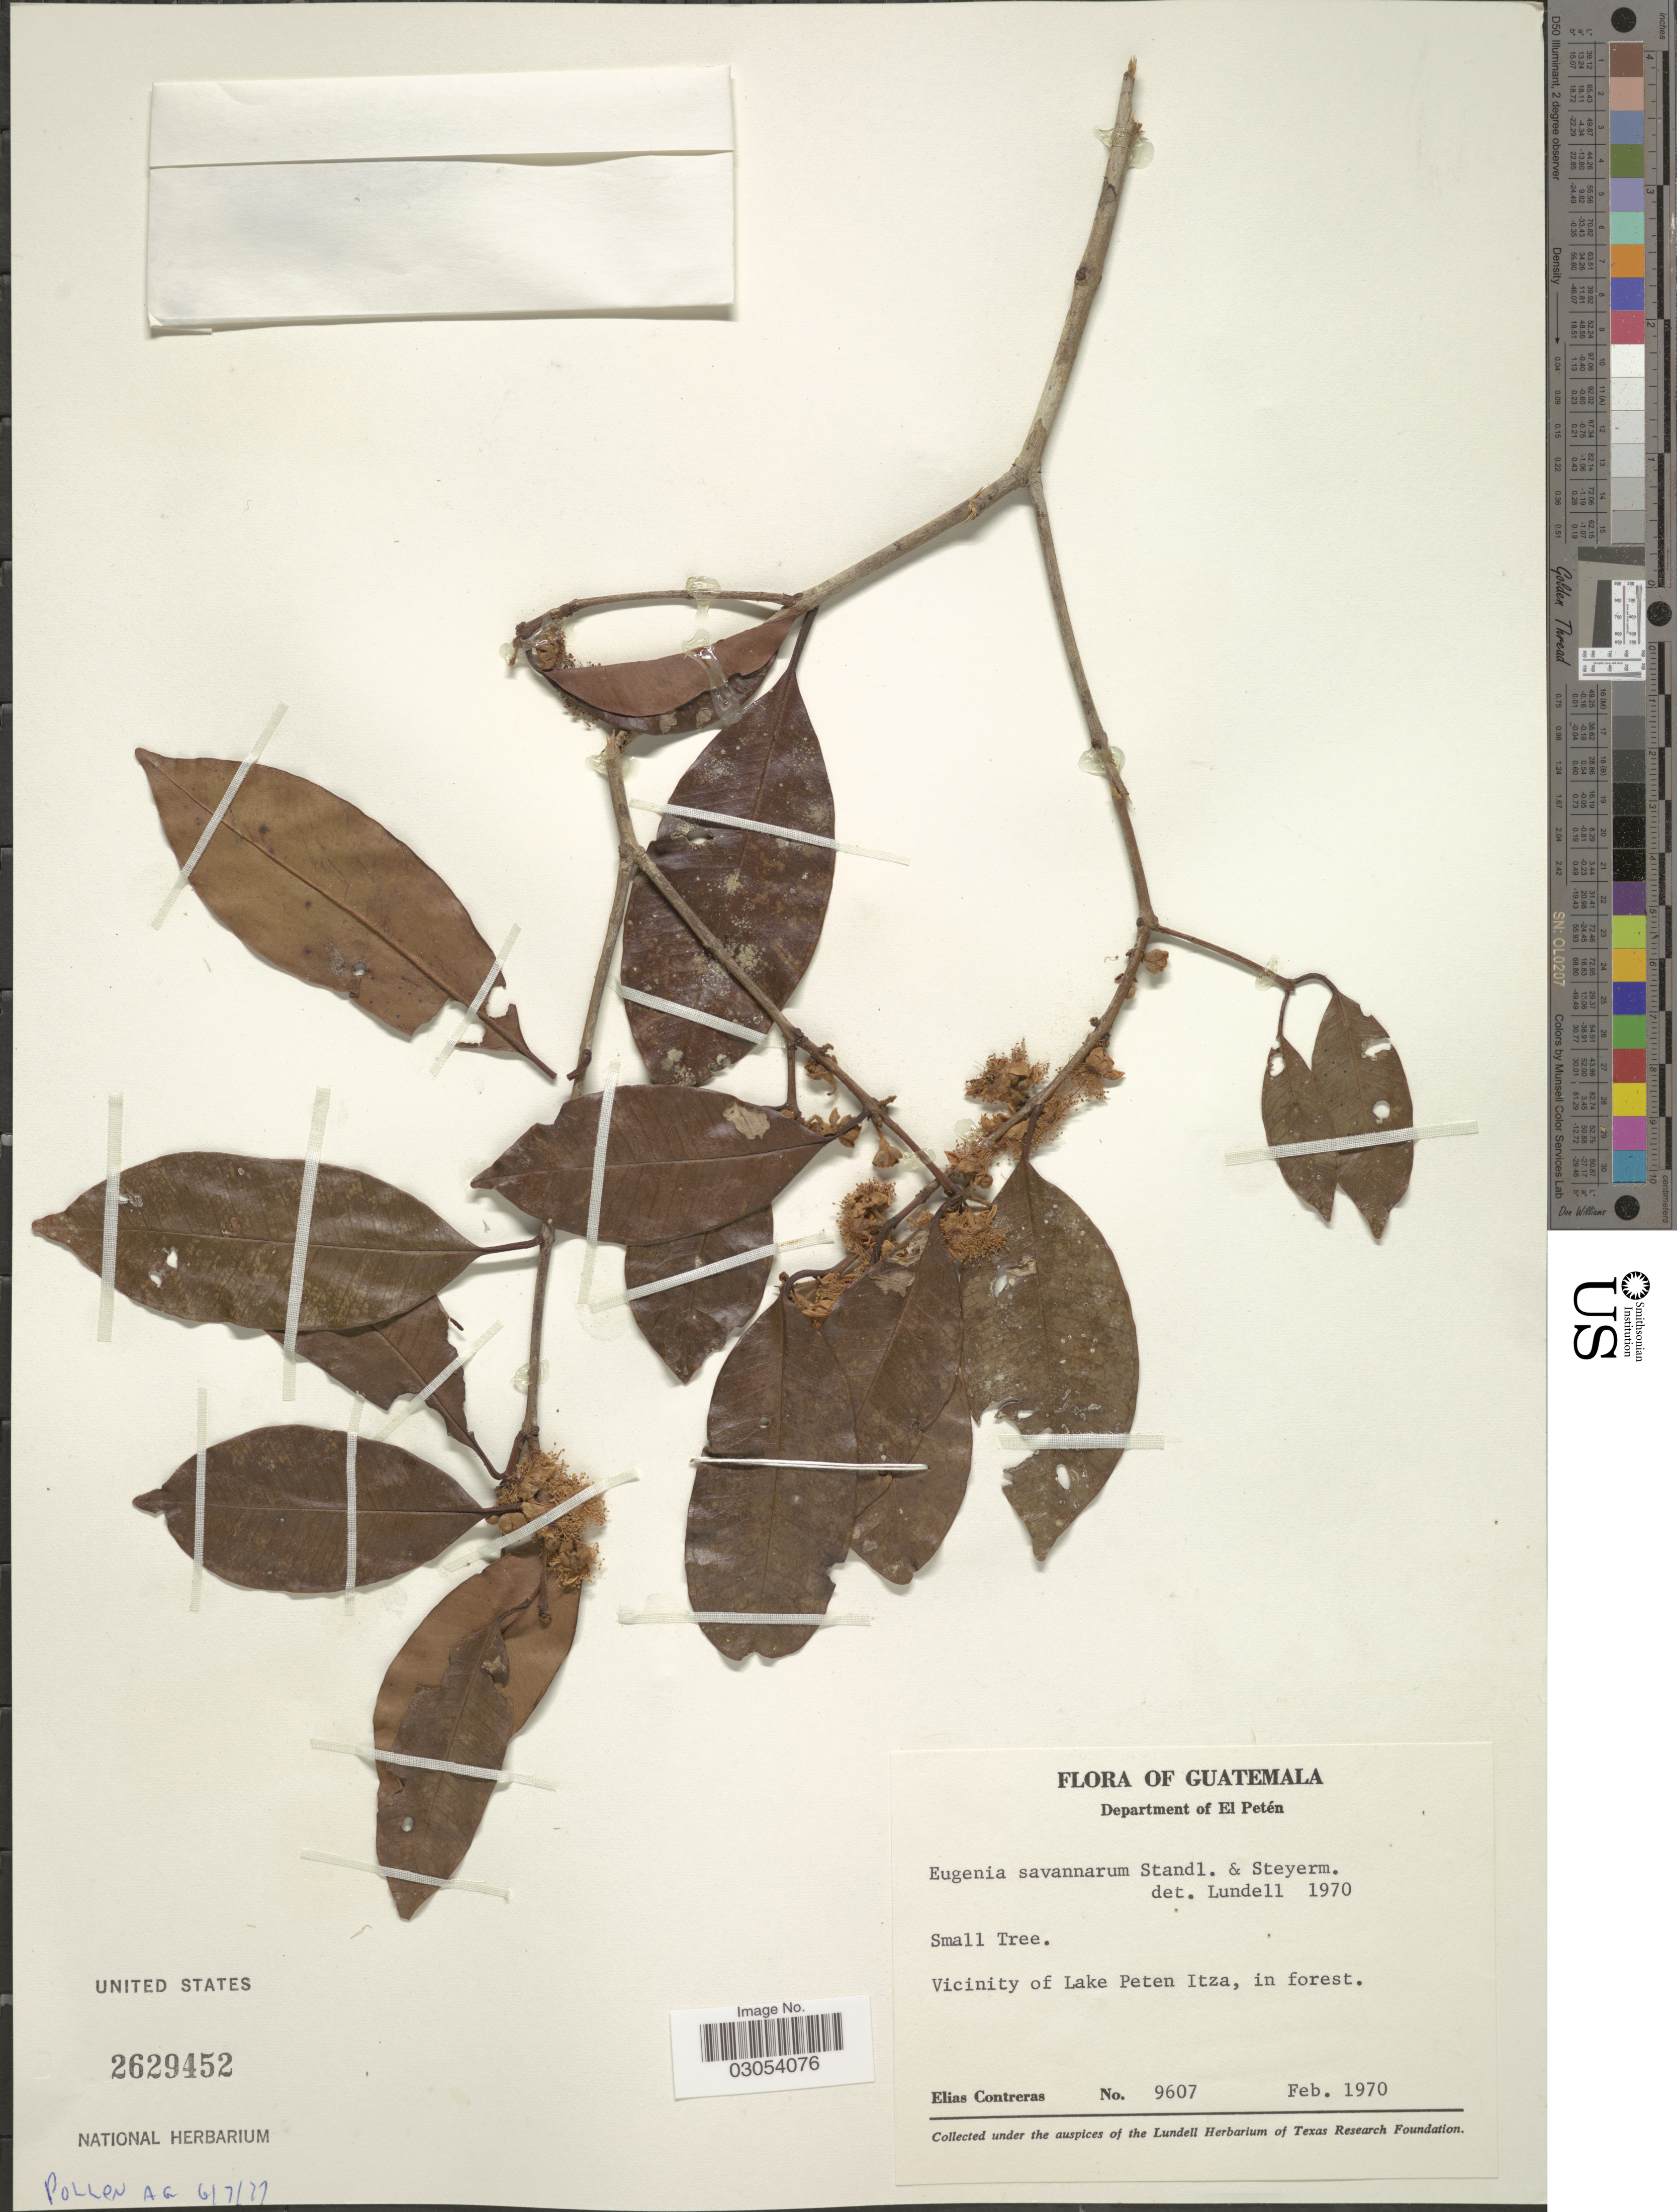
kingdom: Plantae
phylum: Tracheophyta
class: Magnoliopsida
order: Myrtales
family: Myrtaceae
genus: Eugenia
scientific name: Eugenia savannarum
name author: Standl. & Steyerm.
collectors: E. Contreras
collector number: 9607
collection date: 1970-02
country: Guatemala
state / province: El Petén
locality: Department of El Petén. Vicinity of Lake Peten Itza, in forest.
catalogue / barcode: US 2629452